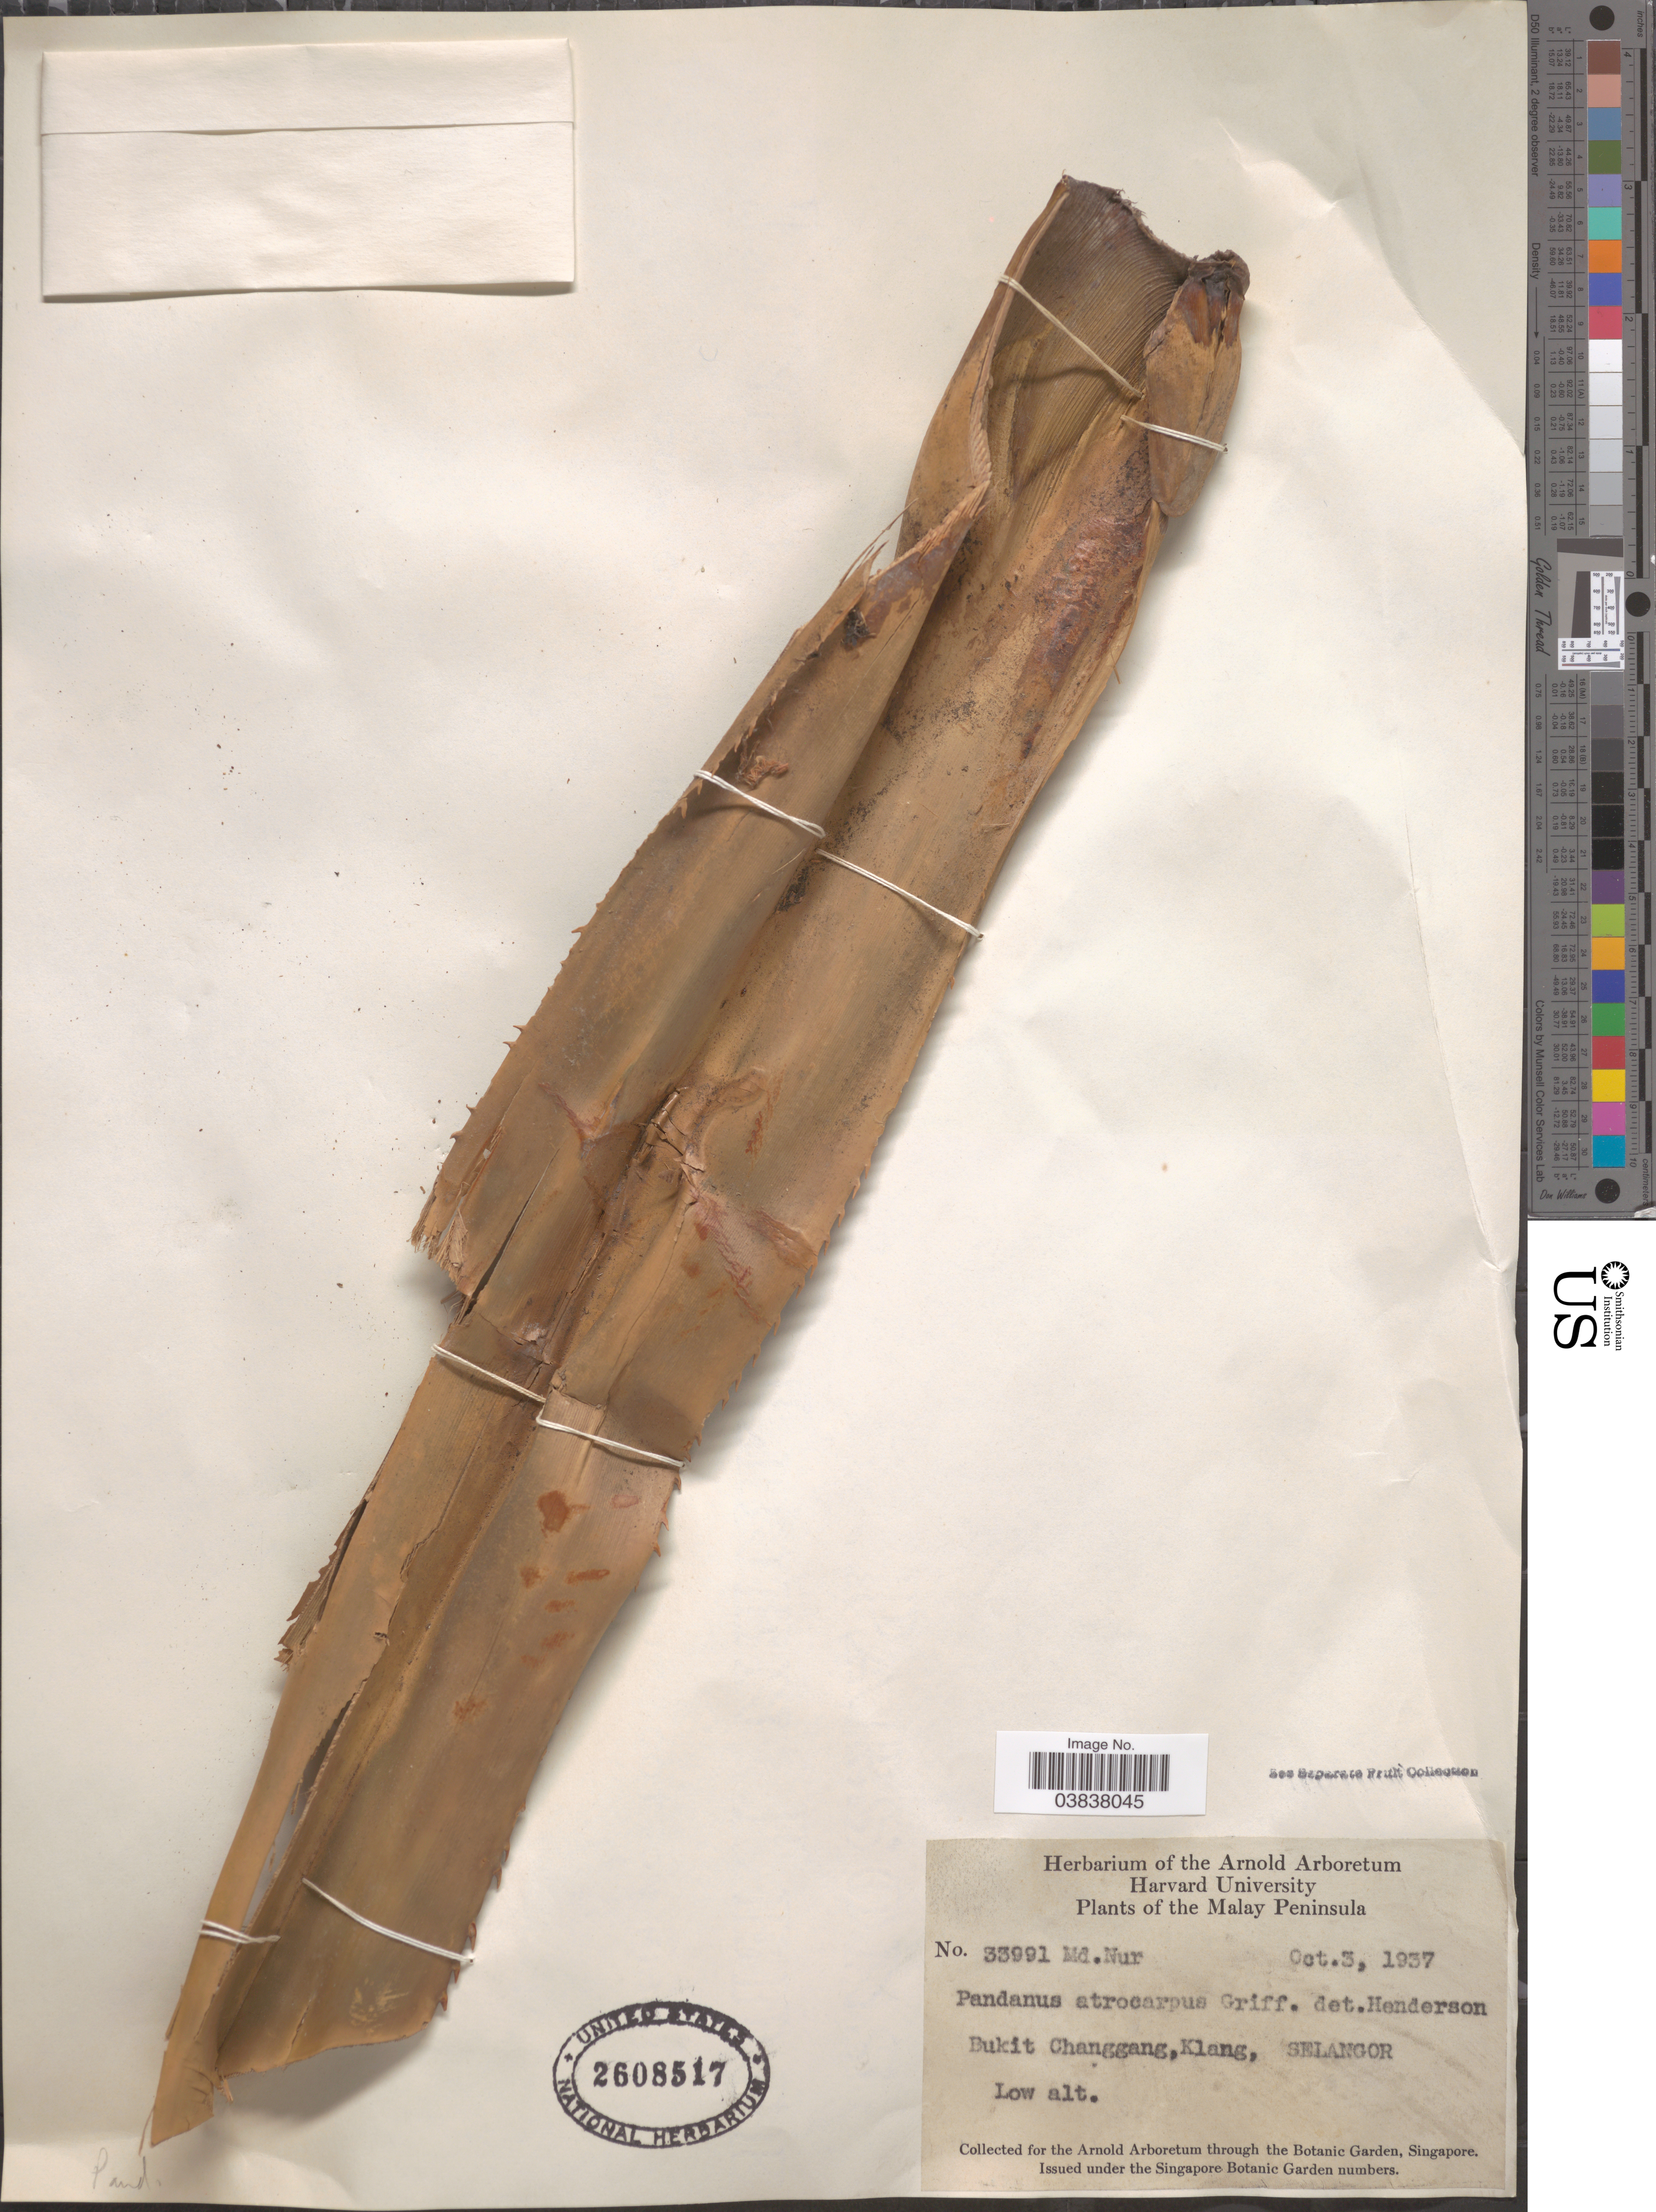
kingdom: Plantae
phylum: Tracheophyta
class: Liliopsida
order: Pandanales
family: Pandanaceae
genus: Pandanus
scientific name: Pandanus atrocarpus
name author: Griff.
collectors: M. Nur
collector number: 33991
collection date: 1937-10-03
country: Malaysia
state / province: Selangor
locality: The Malay Peninsula. Bukit Changgang, Klang.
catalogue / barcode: US 2608517